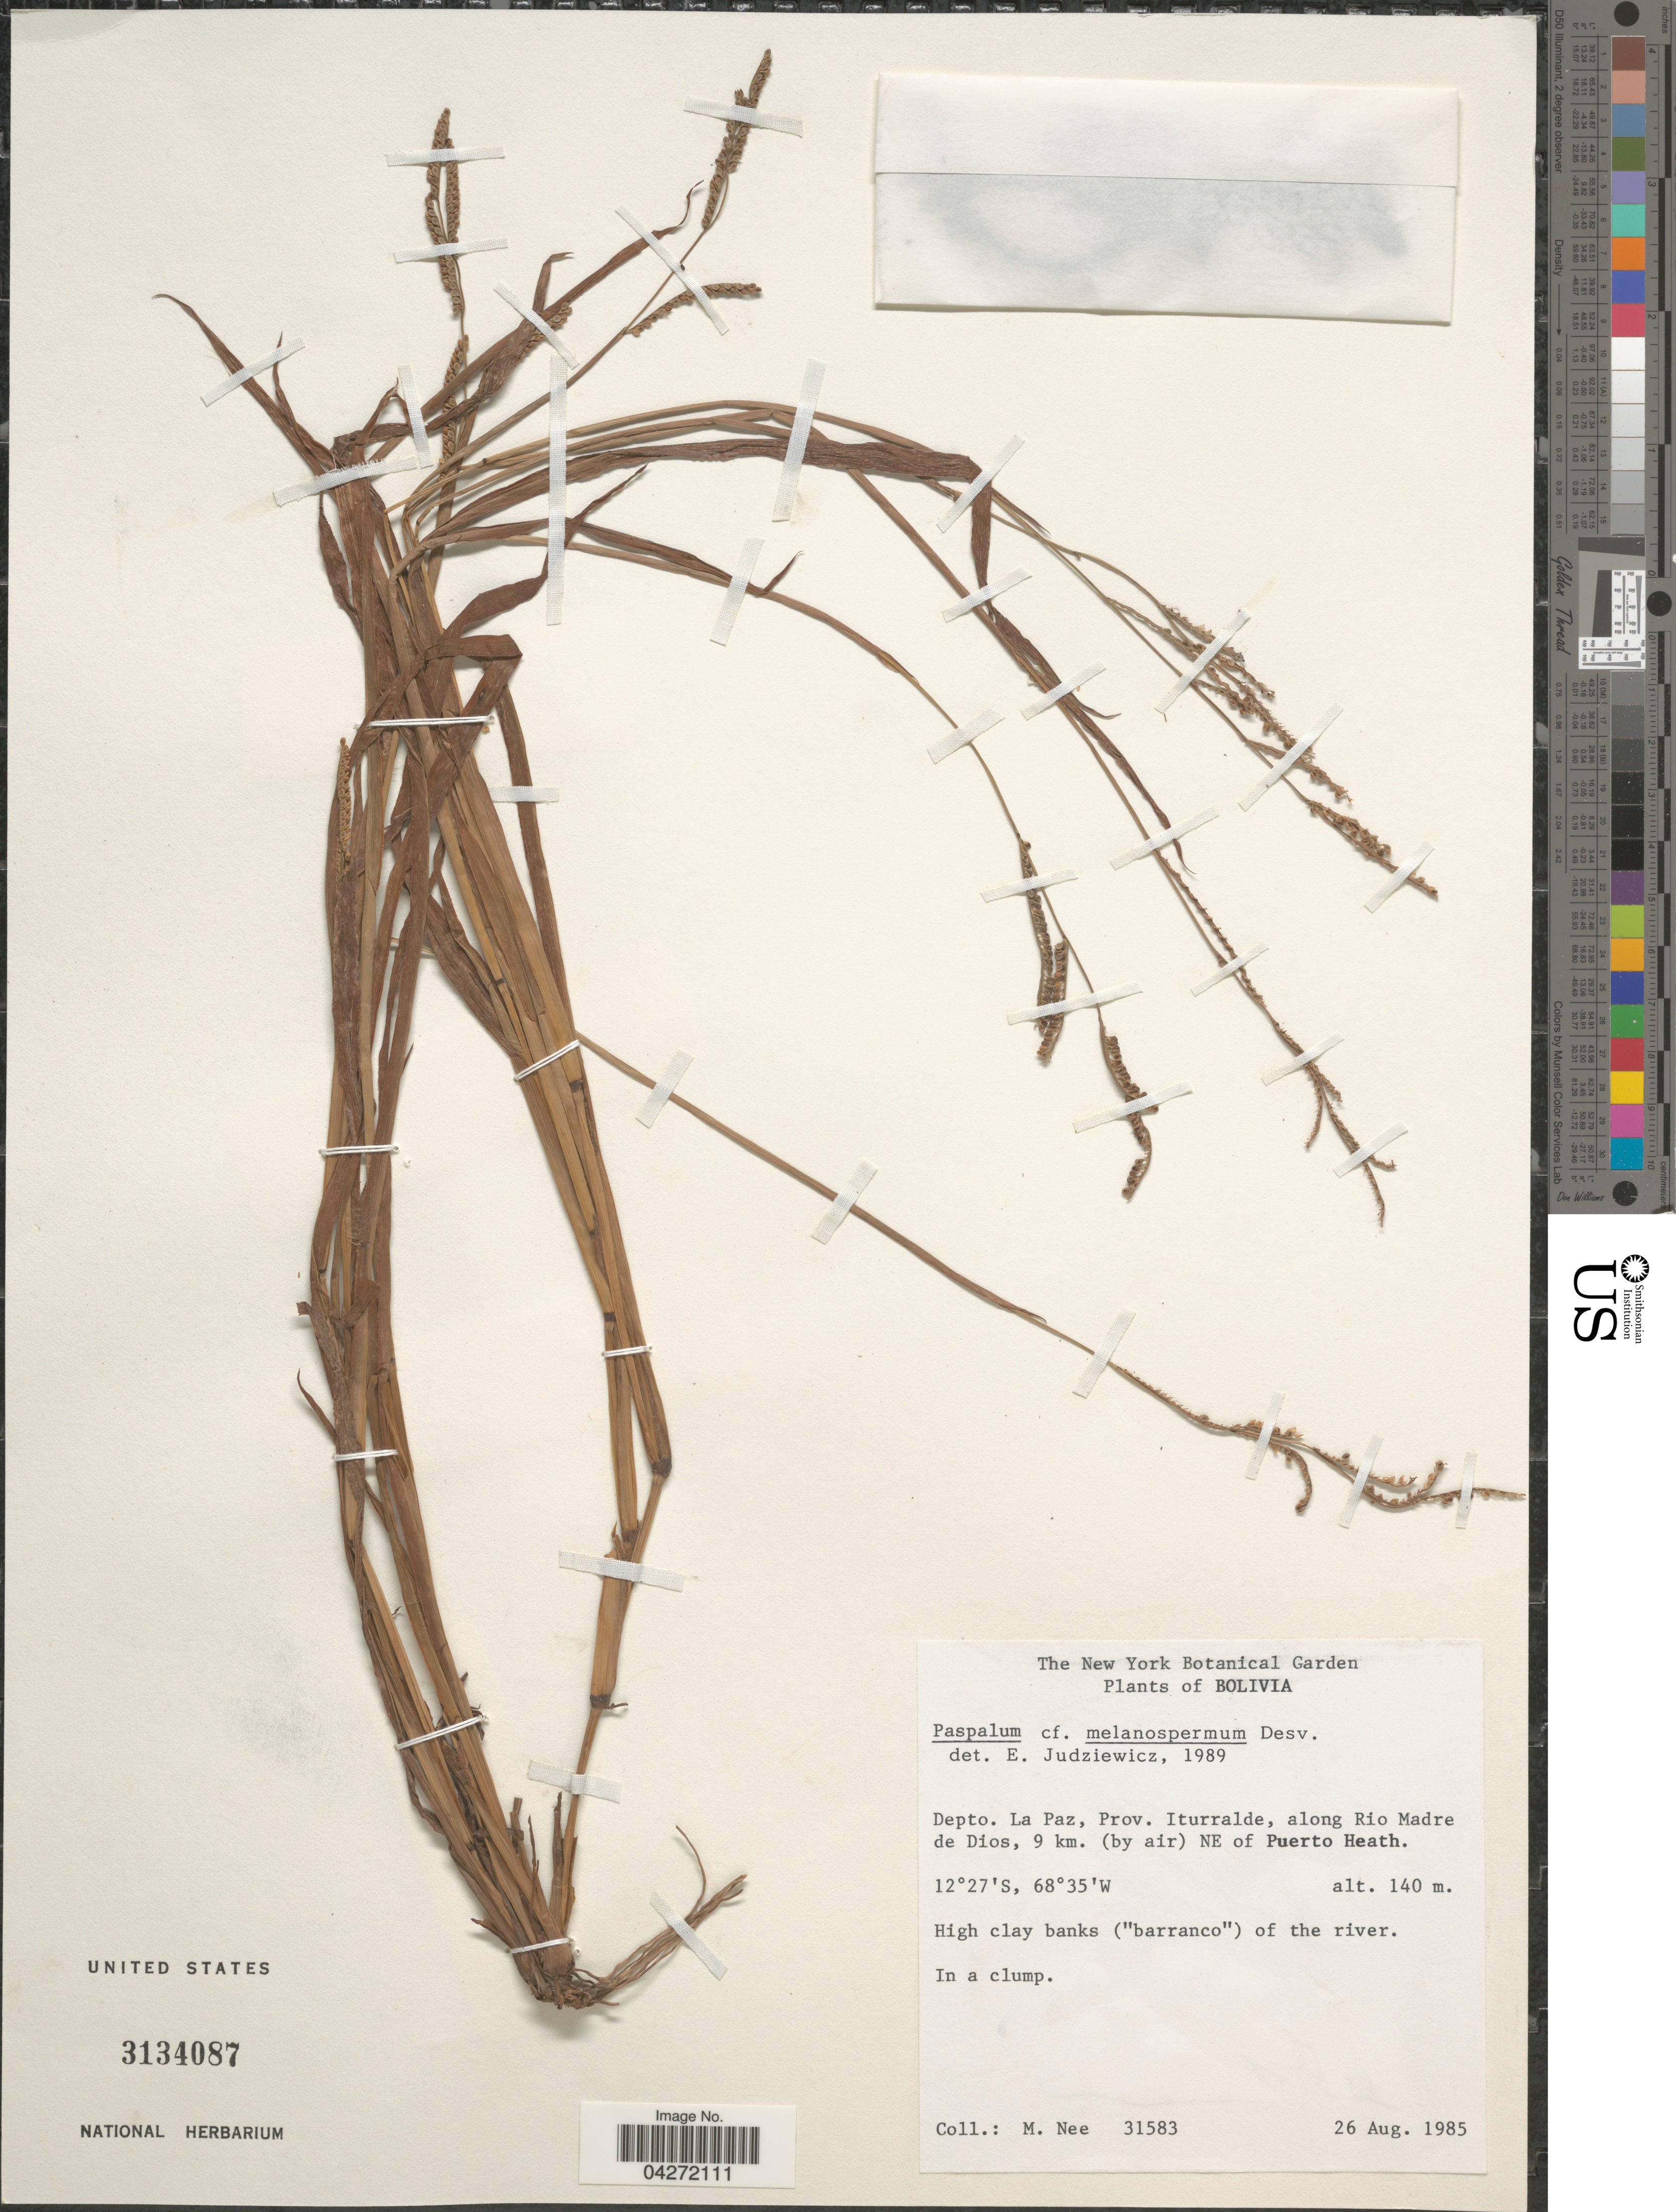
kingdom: Plantae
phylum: Tracheophyta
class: Liliopsida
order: Poales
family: Poaceae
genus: Paspalum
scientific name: Paspalum melanospermum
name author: Desv. ex Poir.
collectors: M. Nee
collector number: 31583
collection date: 1985-08-26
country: Bolivia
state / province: La Paz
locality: Depto. La Paz, Prov. Iturralde, along Rio Madre de Dios, 9 km. (by air) NE of Puerto Heath.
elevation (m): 140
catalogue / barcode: US 3134087